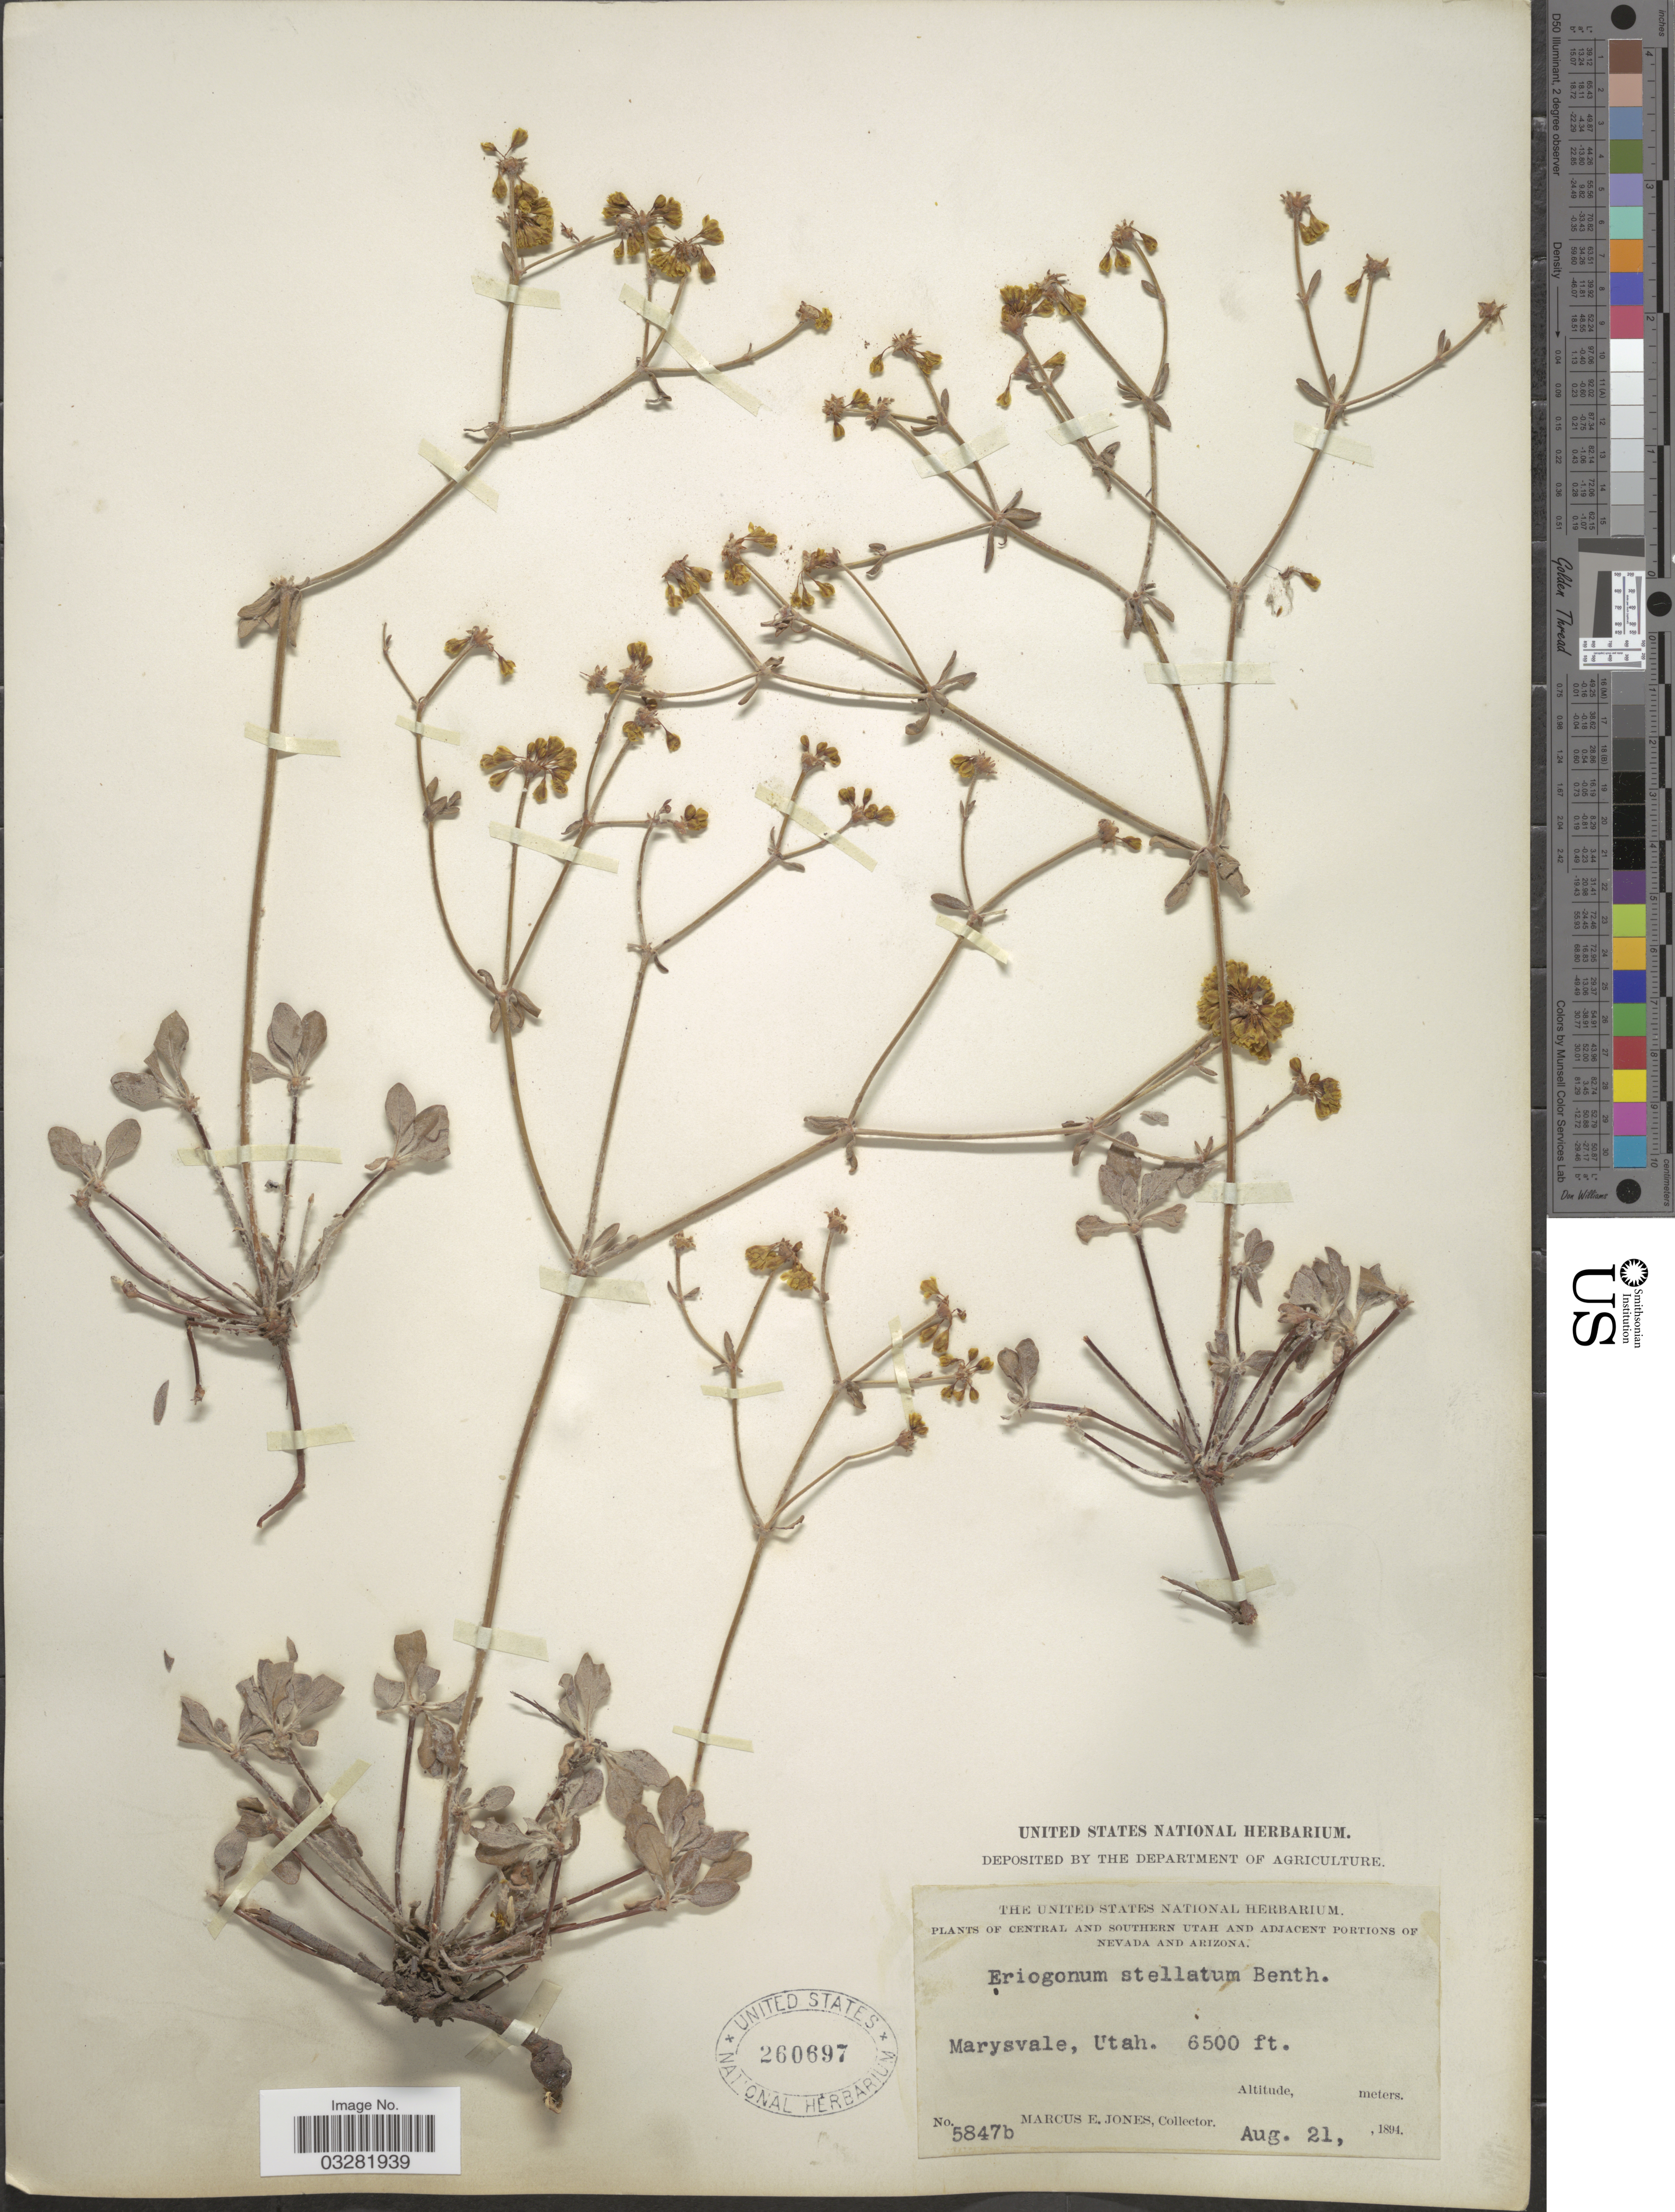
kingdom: Plantae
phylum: Tracheophyta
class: Magnoliopsida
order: Caryophyllales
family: Polygonaceae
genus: Eriogonum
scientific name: Eriogonum umbellatum var. subaridum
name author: S. Stokes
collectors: M. E. Jones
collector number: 5847b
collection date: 1894-08-21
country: United States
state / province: Utah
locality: Central and Southern Utah. Marysvale.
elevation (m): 1981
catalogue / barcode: US 260697